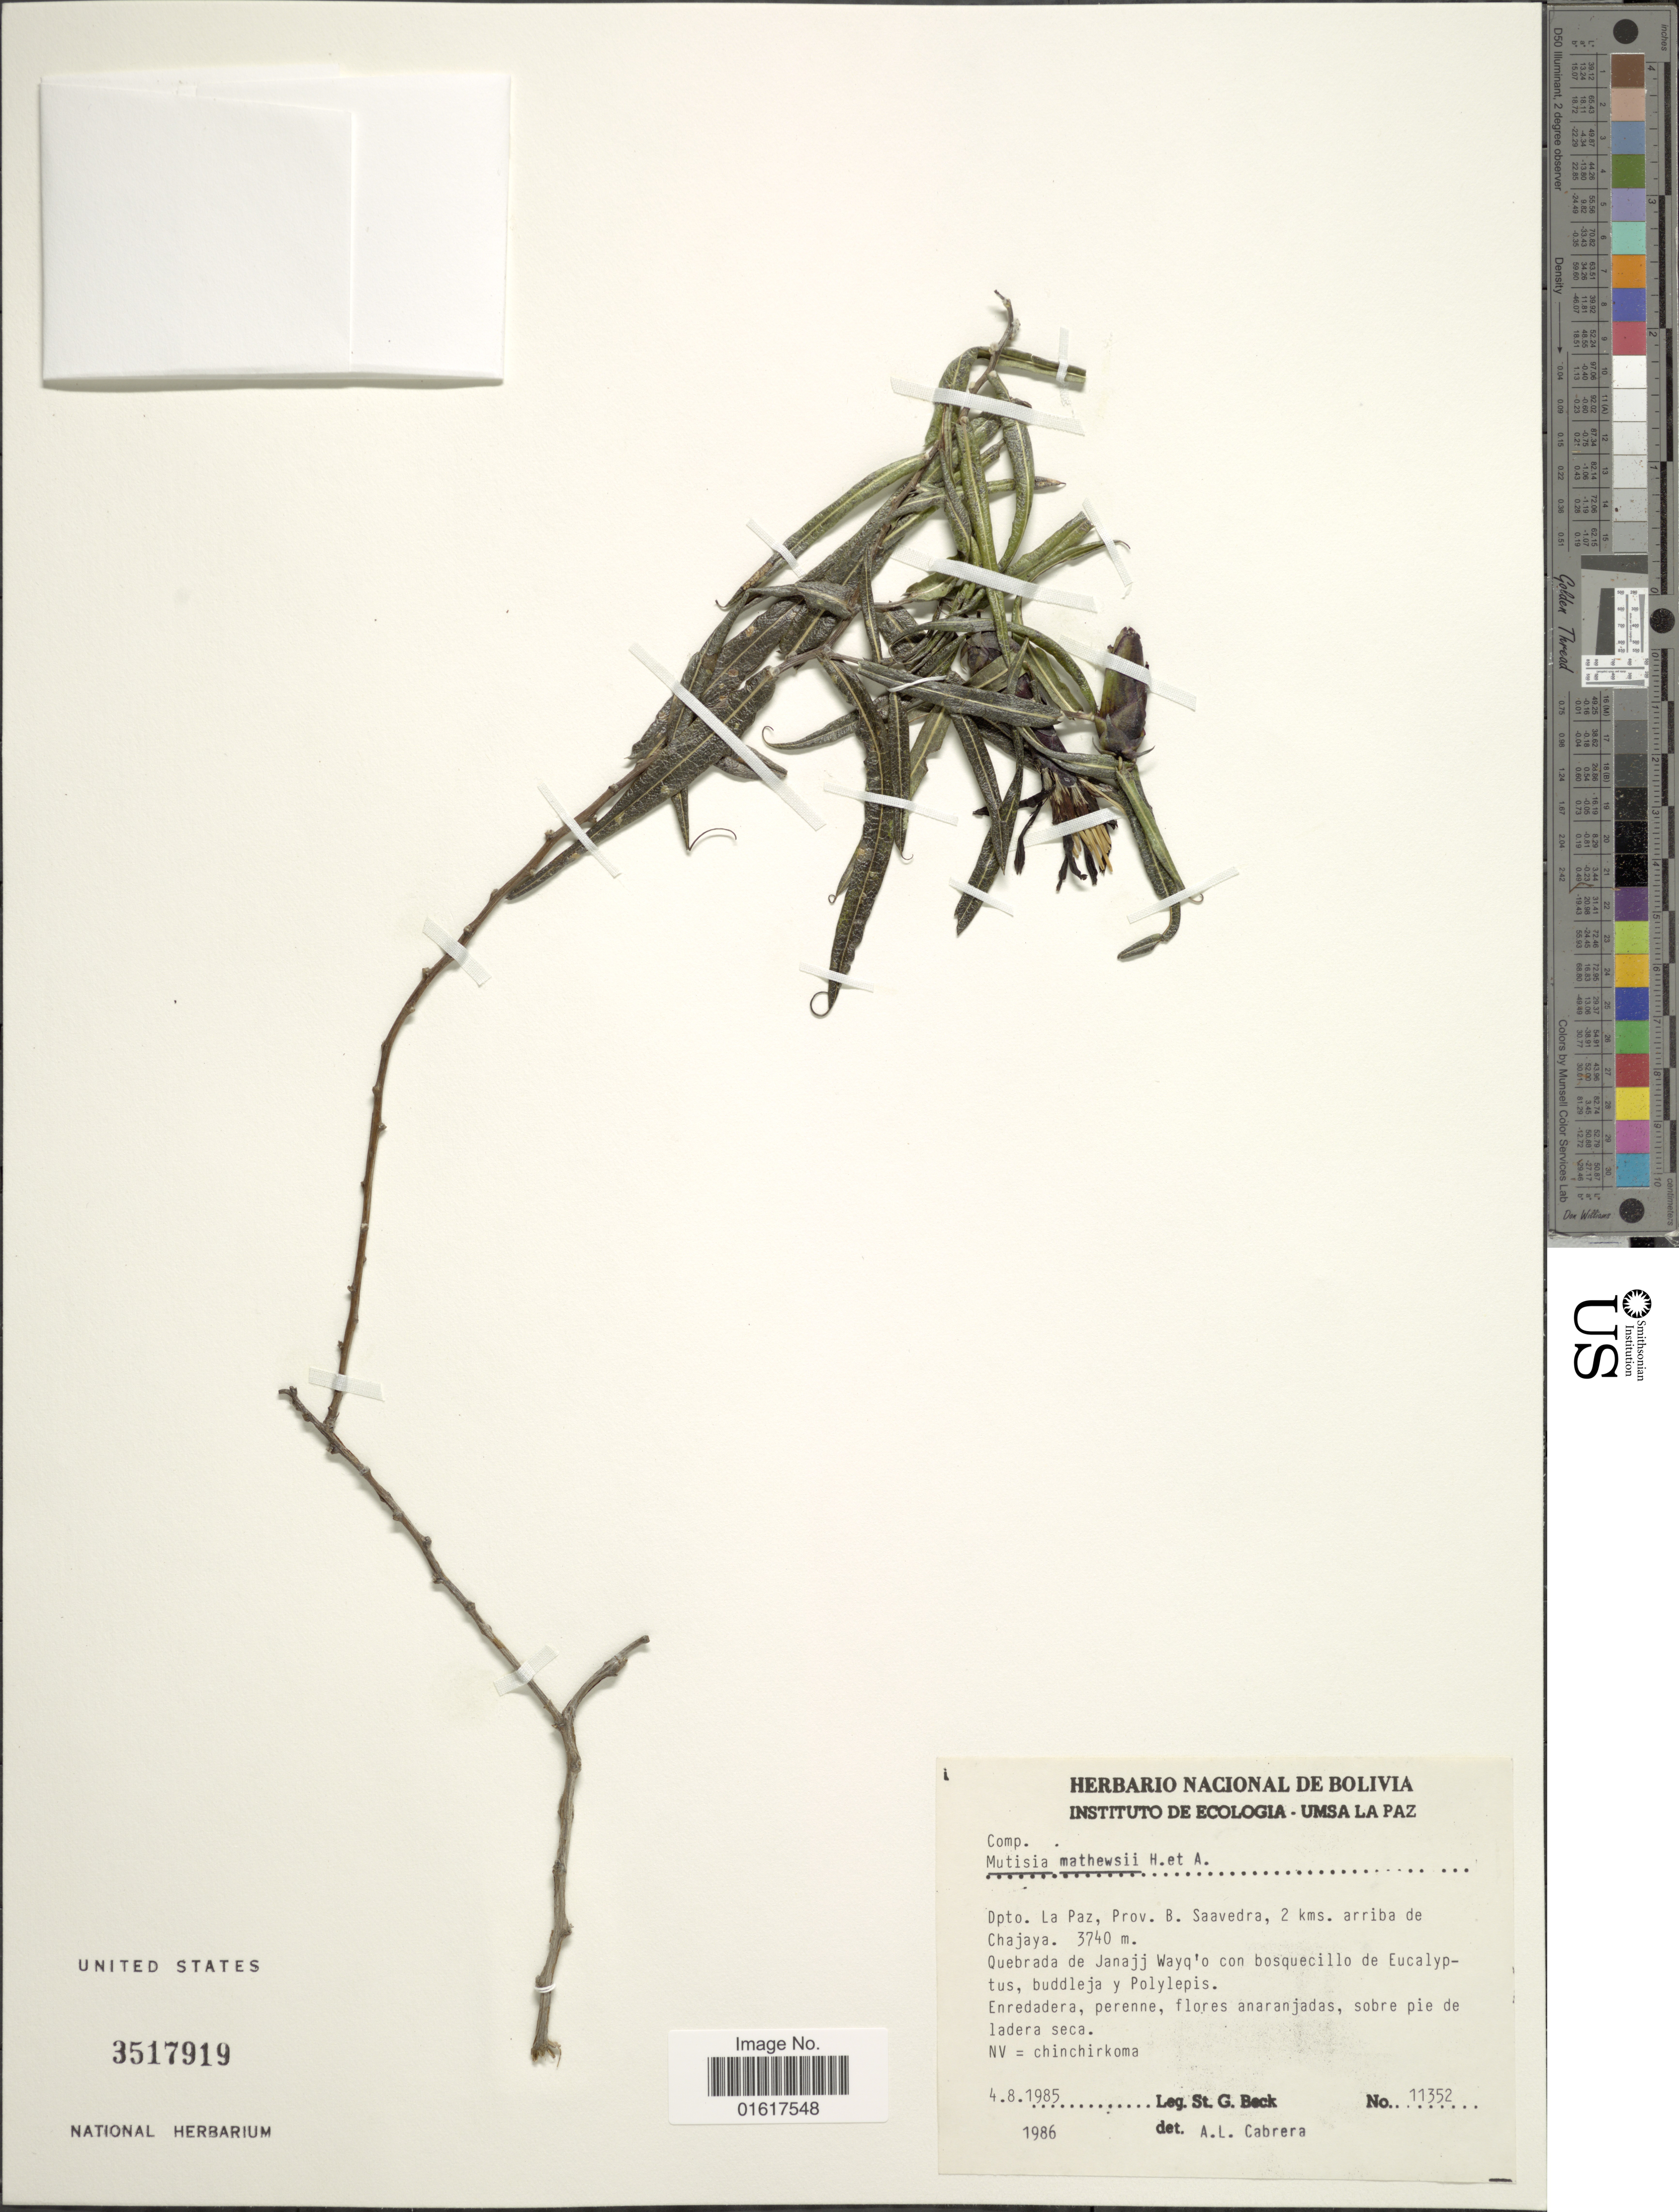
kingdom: Plantae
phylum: Tracheophyta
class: Magnoliopsida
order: Asterales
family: Asteraceae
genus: Mutisia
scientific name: Mutisia mathewsii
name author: Hook. & Arn.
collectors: S. G. Beck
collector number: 11352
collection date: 1985-08-04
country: Bolivia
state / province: La Paz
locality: Prov. B. Saavedra, 2 kms. arriba de Chajaya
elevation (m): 3740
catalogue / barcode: US 3517919